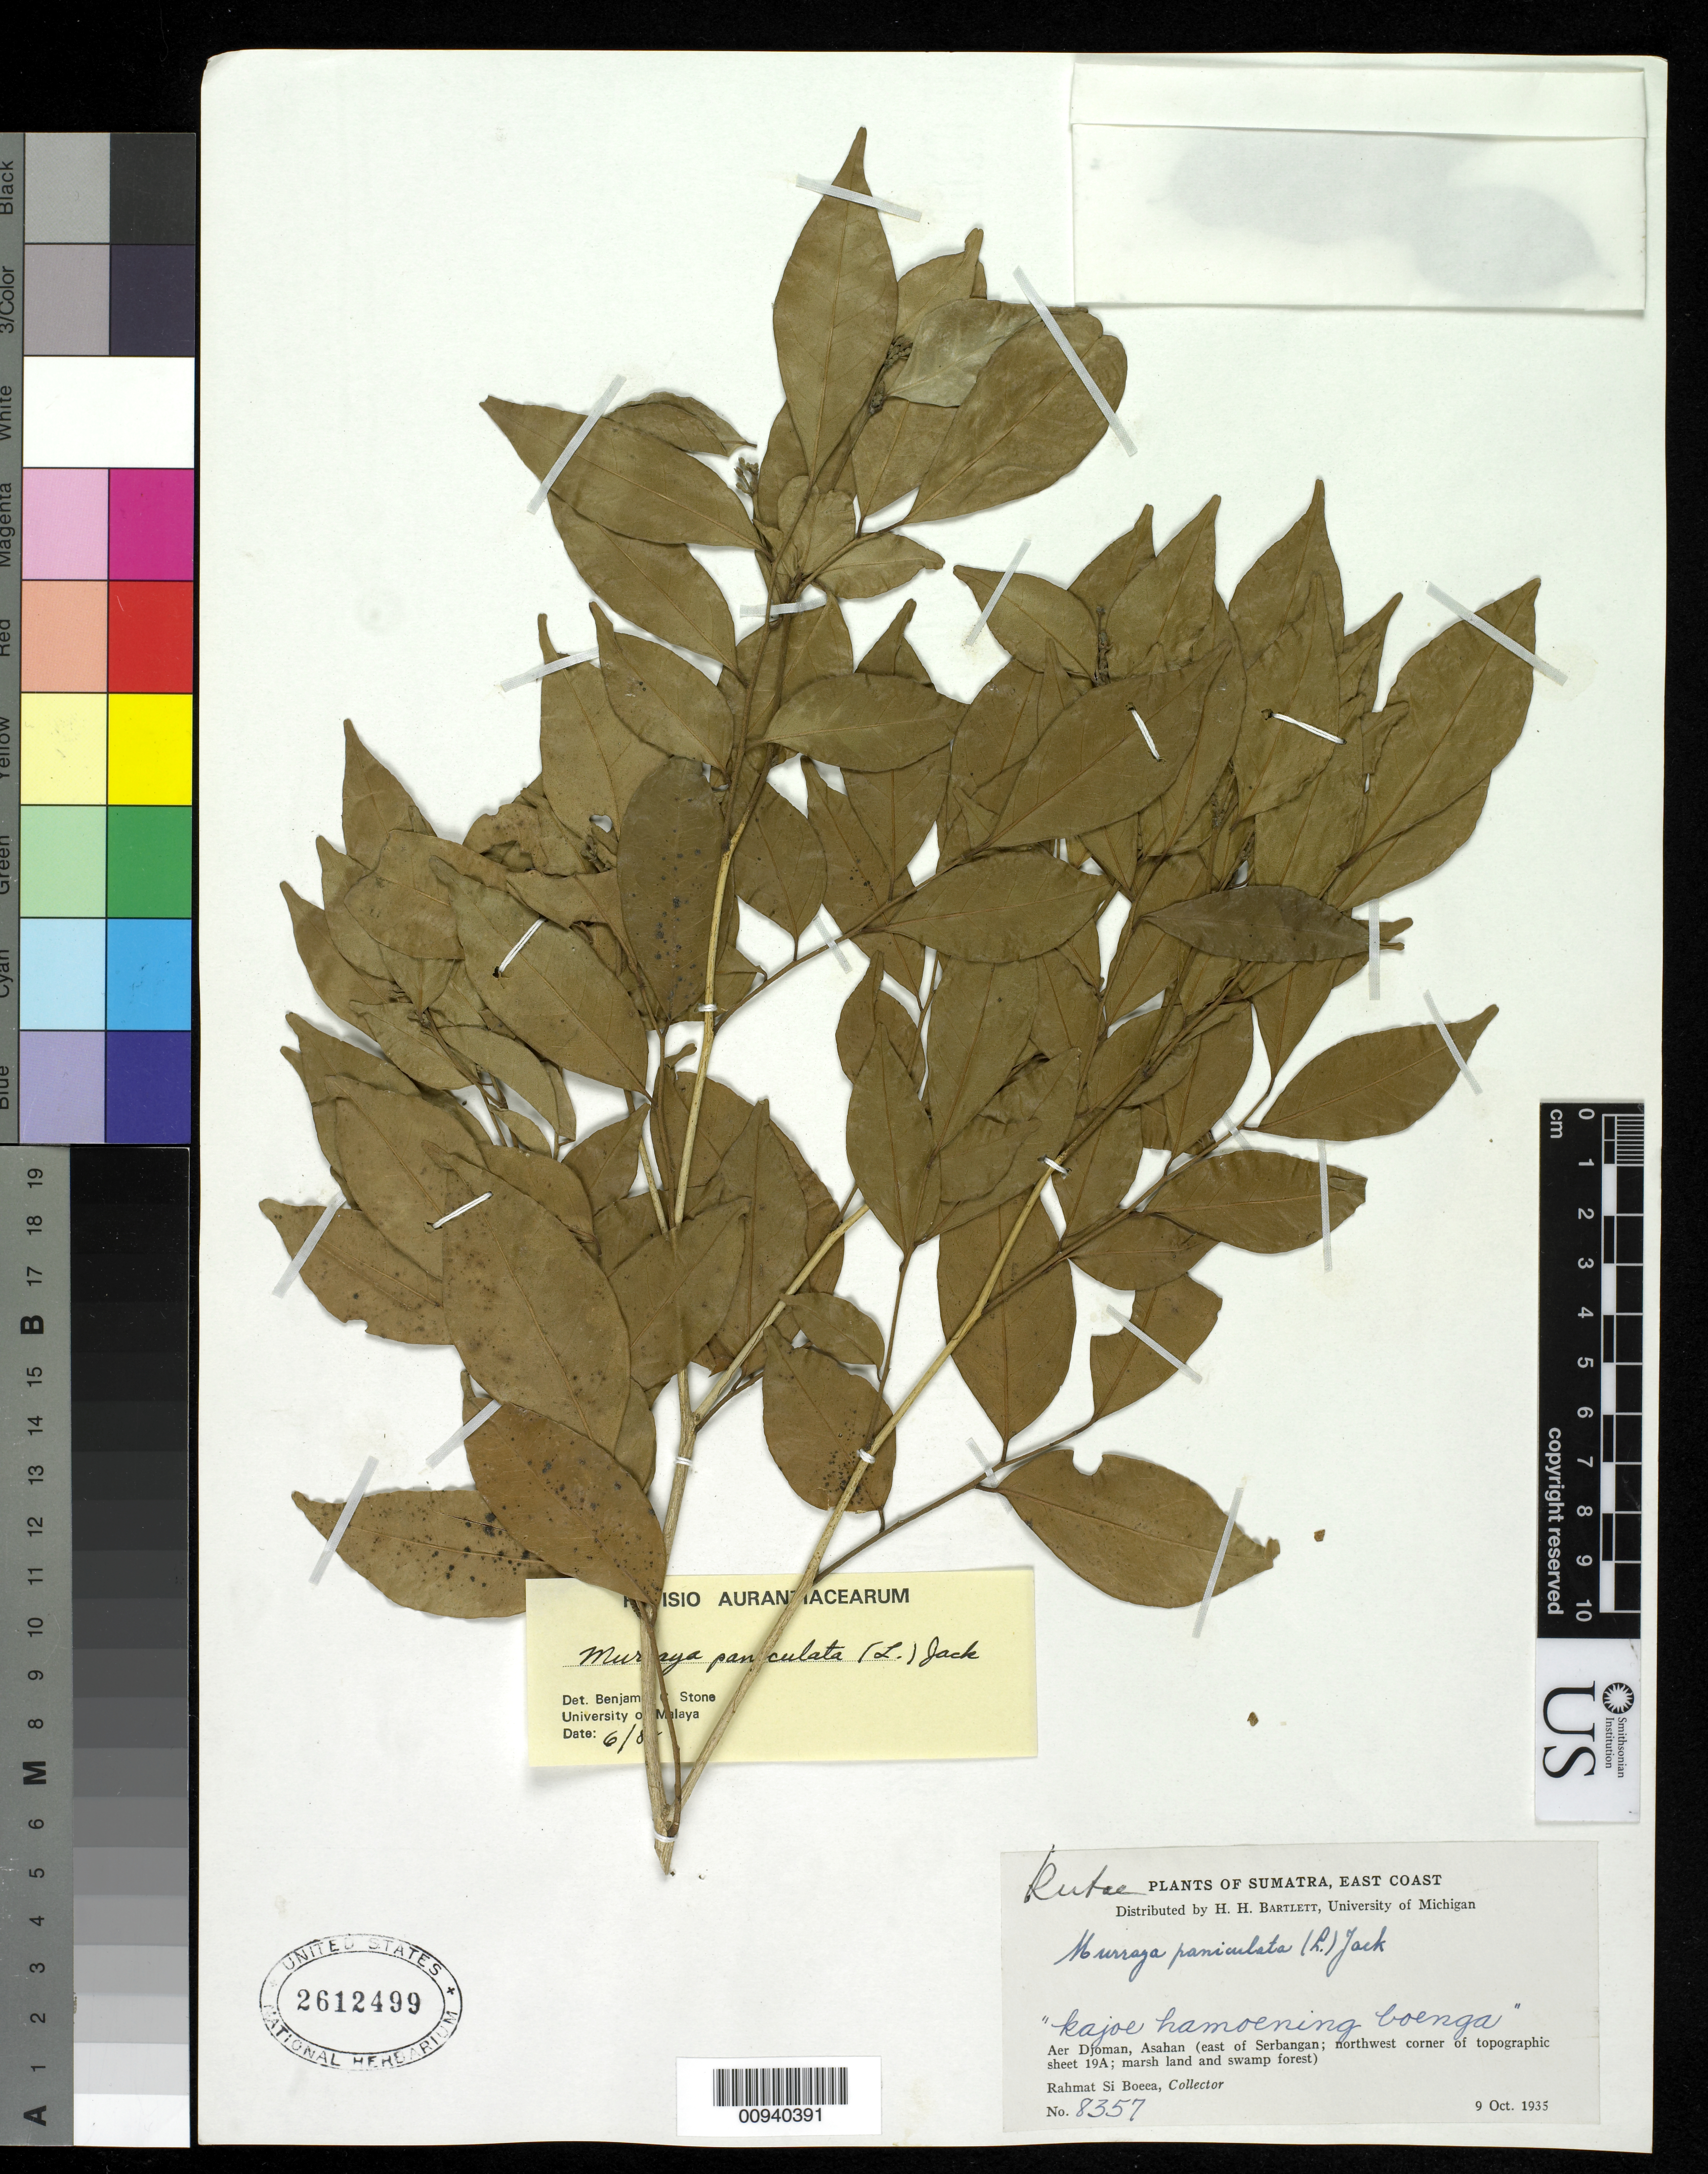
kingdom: Plantae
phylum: Tracheophyta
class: Magnoliopsida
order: Sapindales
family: Rutaceae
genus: Murraya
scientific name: Murraya paniculata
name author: (L.) Jack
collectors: Rahmat Si Boeea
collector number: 8357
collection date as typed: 09 Oct 1935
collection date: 1935-10-09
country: Indonesia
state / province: Sumatra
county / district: Aceh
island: Sumatra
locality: Aer Djoman, Asahan (east of Serbangan)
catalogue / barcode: US 2612499